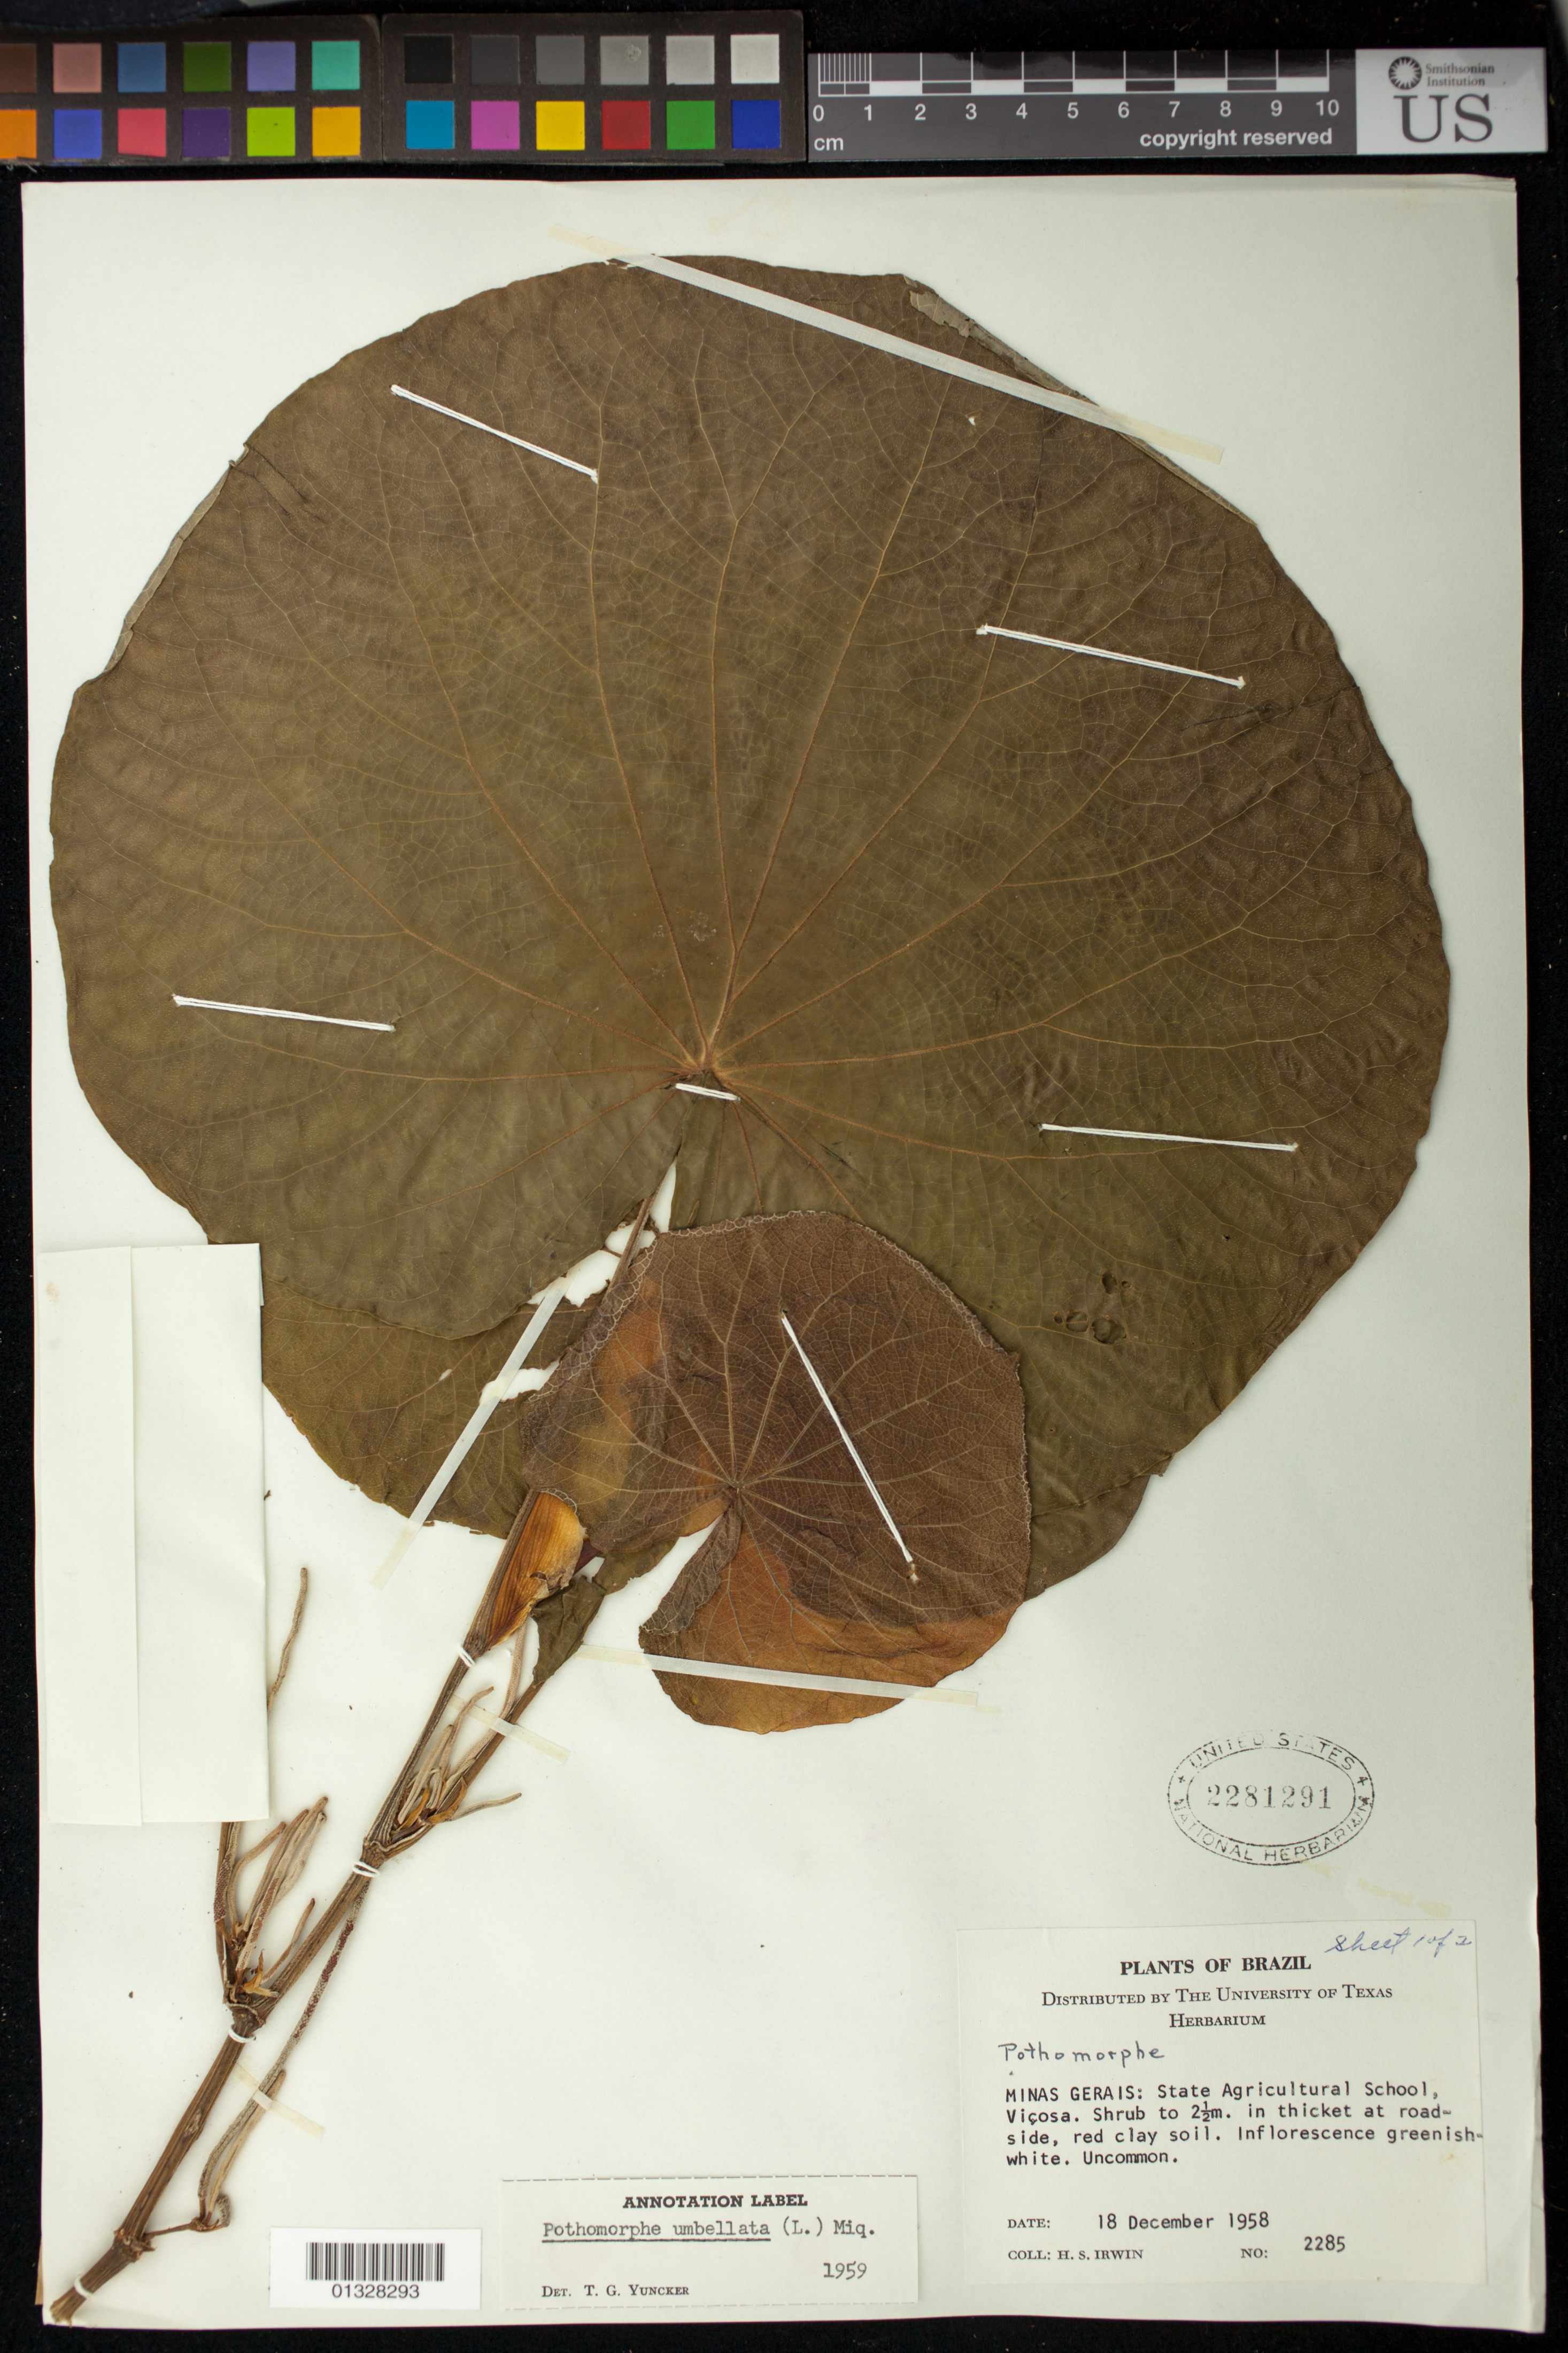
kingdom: Plantae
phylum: Tracheophyta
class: Magnoliopsida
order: Piperales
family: Piperaceae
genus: Piper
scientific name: Piper umbellatum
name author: L.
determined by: Strong, M. T., (US), Smithsonian Institution - National Museum of Natural History (UNITED STATES)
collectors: H. Irwin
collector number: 2285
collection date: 1958-12-18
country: Brazil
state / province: Minas Gerais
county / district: Viçosa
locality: Agricultural School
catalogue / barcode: US 2281291